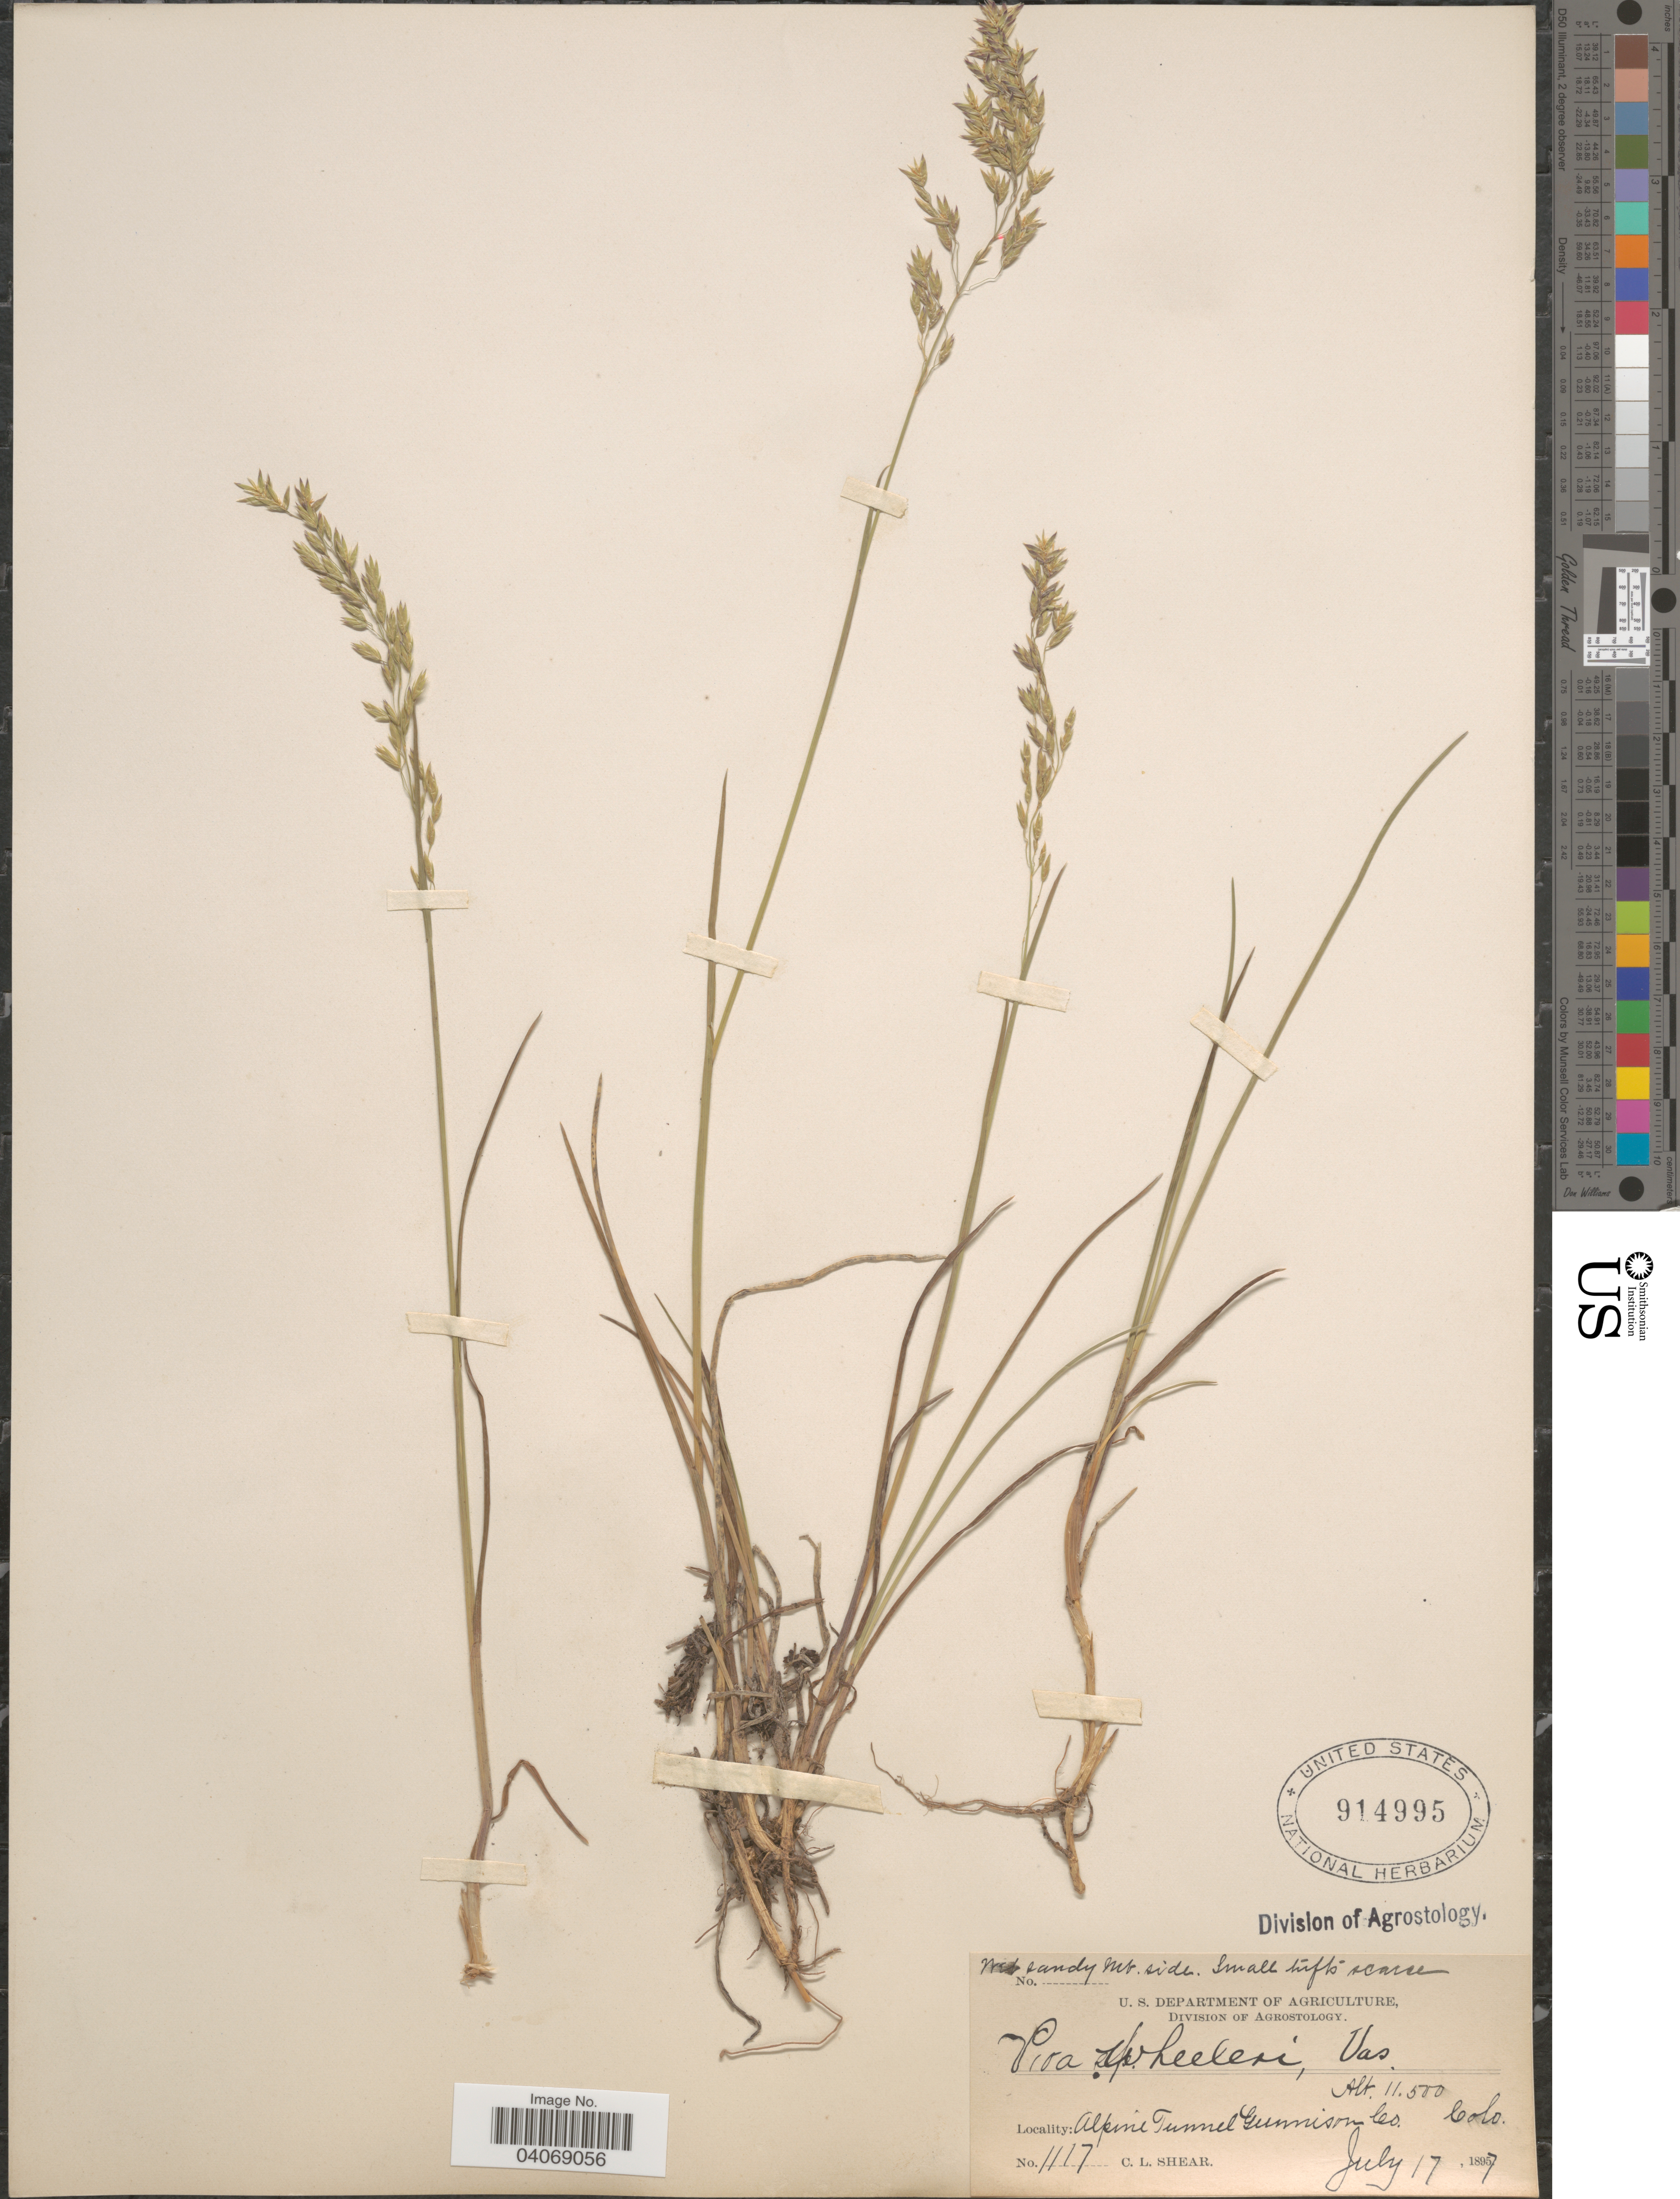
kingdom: Plantae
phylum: Tracheophyta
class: Liliopsida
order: Poales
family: Poaceae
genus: Poa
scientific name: Poa wheeleri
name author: Vasey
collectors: C. L. Shear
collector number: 1117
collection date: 1897-07-17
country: United States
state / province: Colorado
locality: Alpine Tunnel Gunnison Co.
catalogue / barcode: US 914995